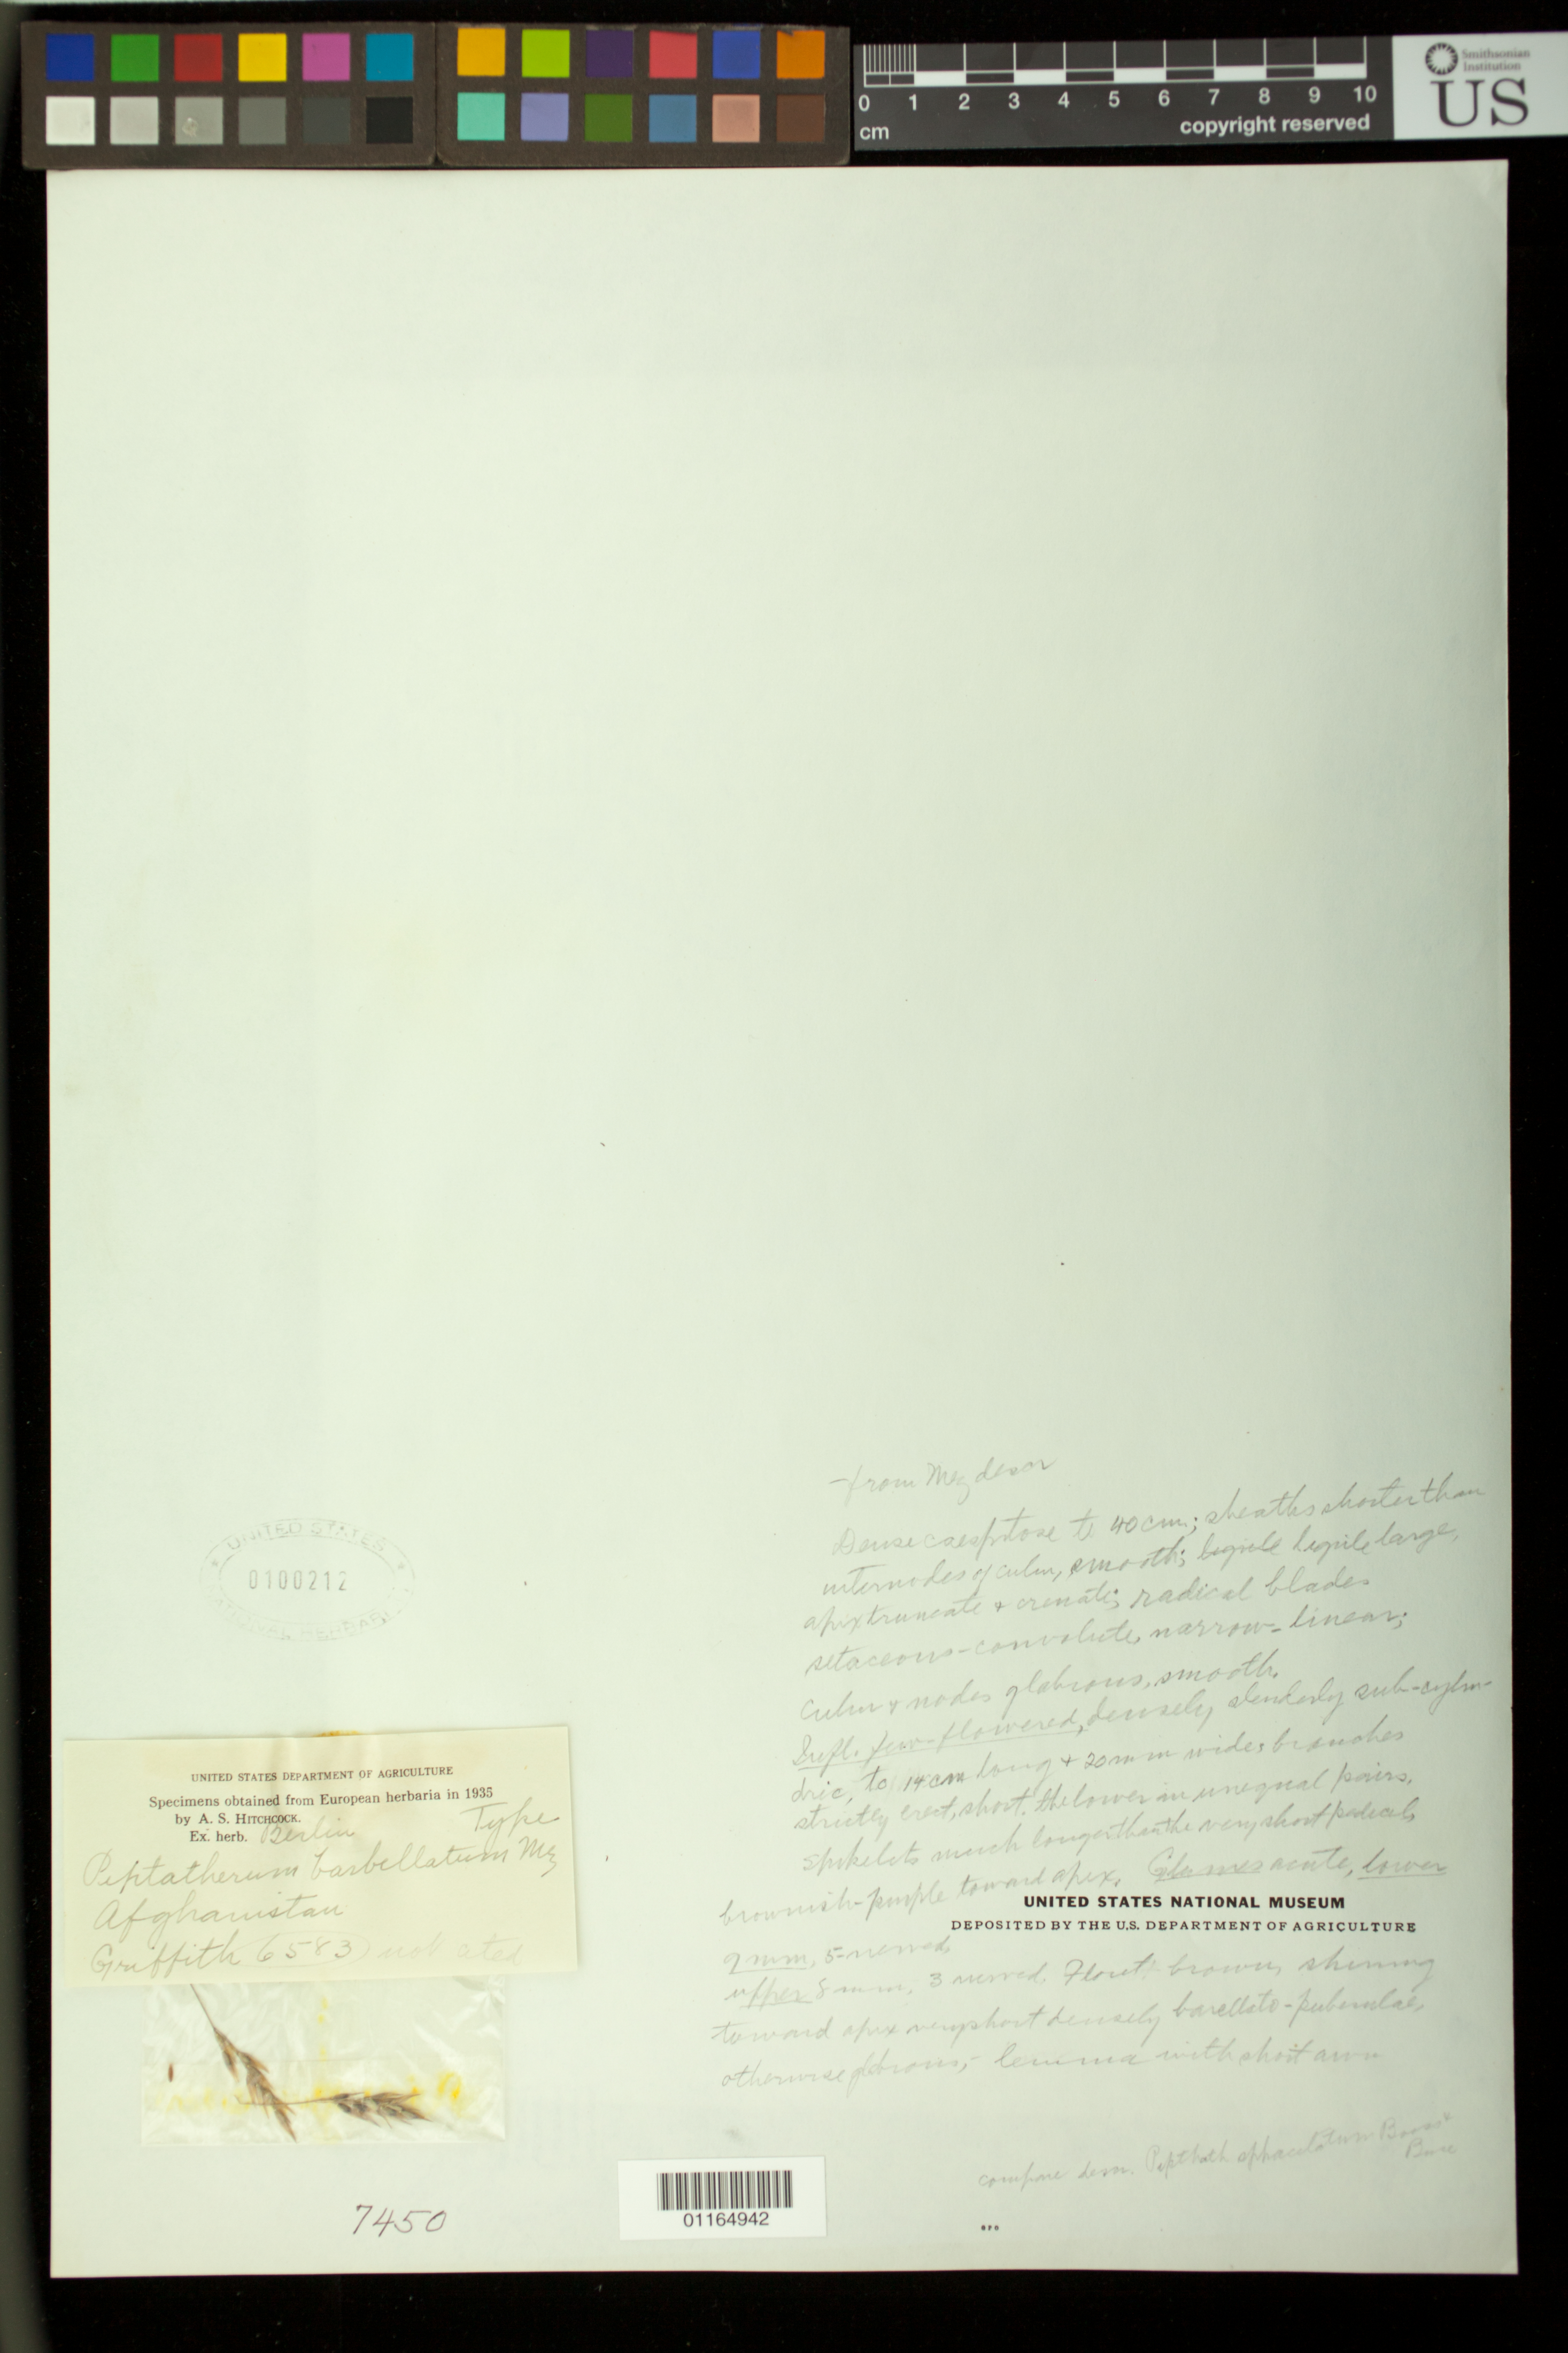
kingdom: Plantae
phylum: Tracheophyta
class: Liliopsida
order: Poales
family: Poaceae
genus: Piptatherum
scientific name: Piptatherum barbellatum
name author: Mez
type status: Type Collection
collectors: W. Griffith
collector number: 6583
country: Afghanistan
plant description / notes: Fragmentary material of type specimen ex herb. Berlin. [Presumably a type, although no collection number cited in protologue]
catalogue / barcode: US 100212